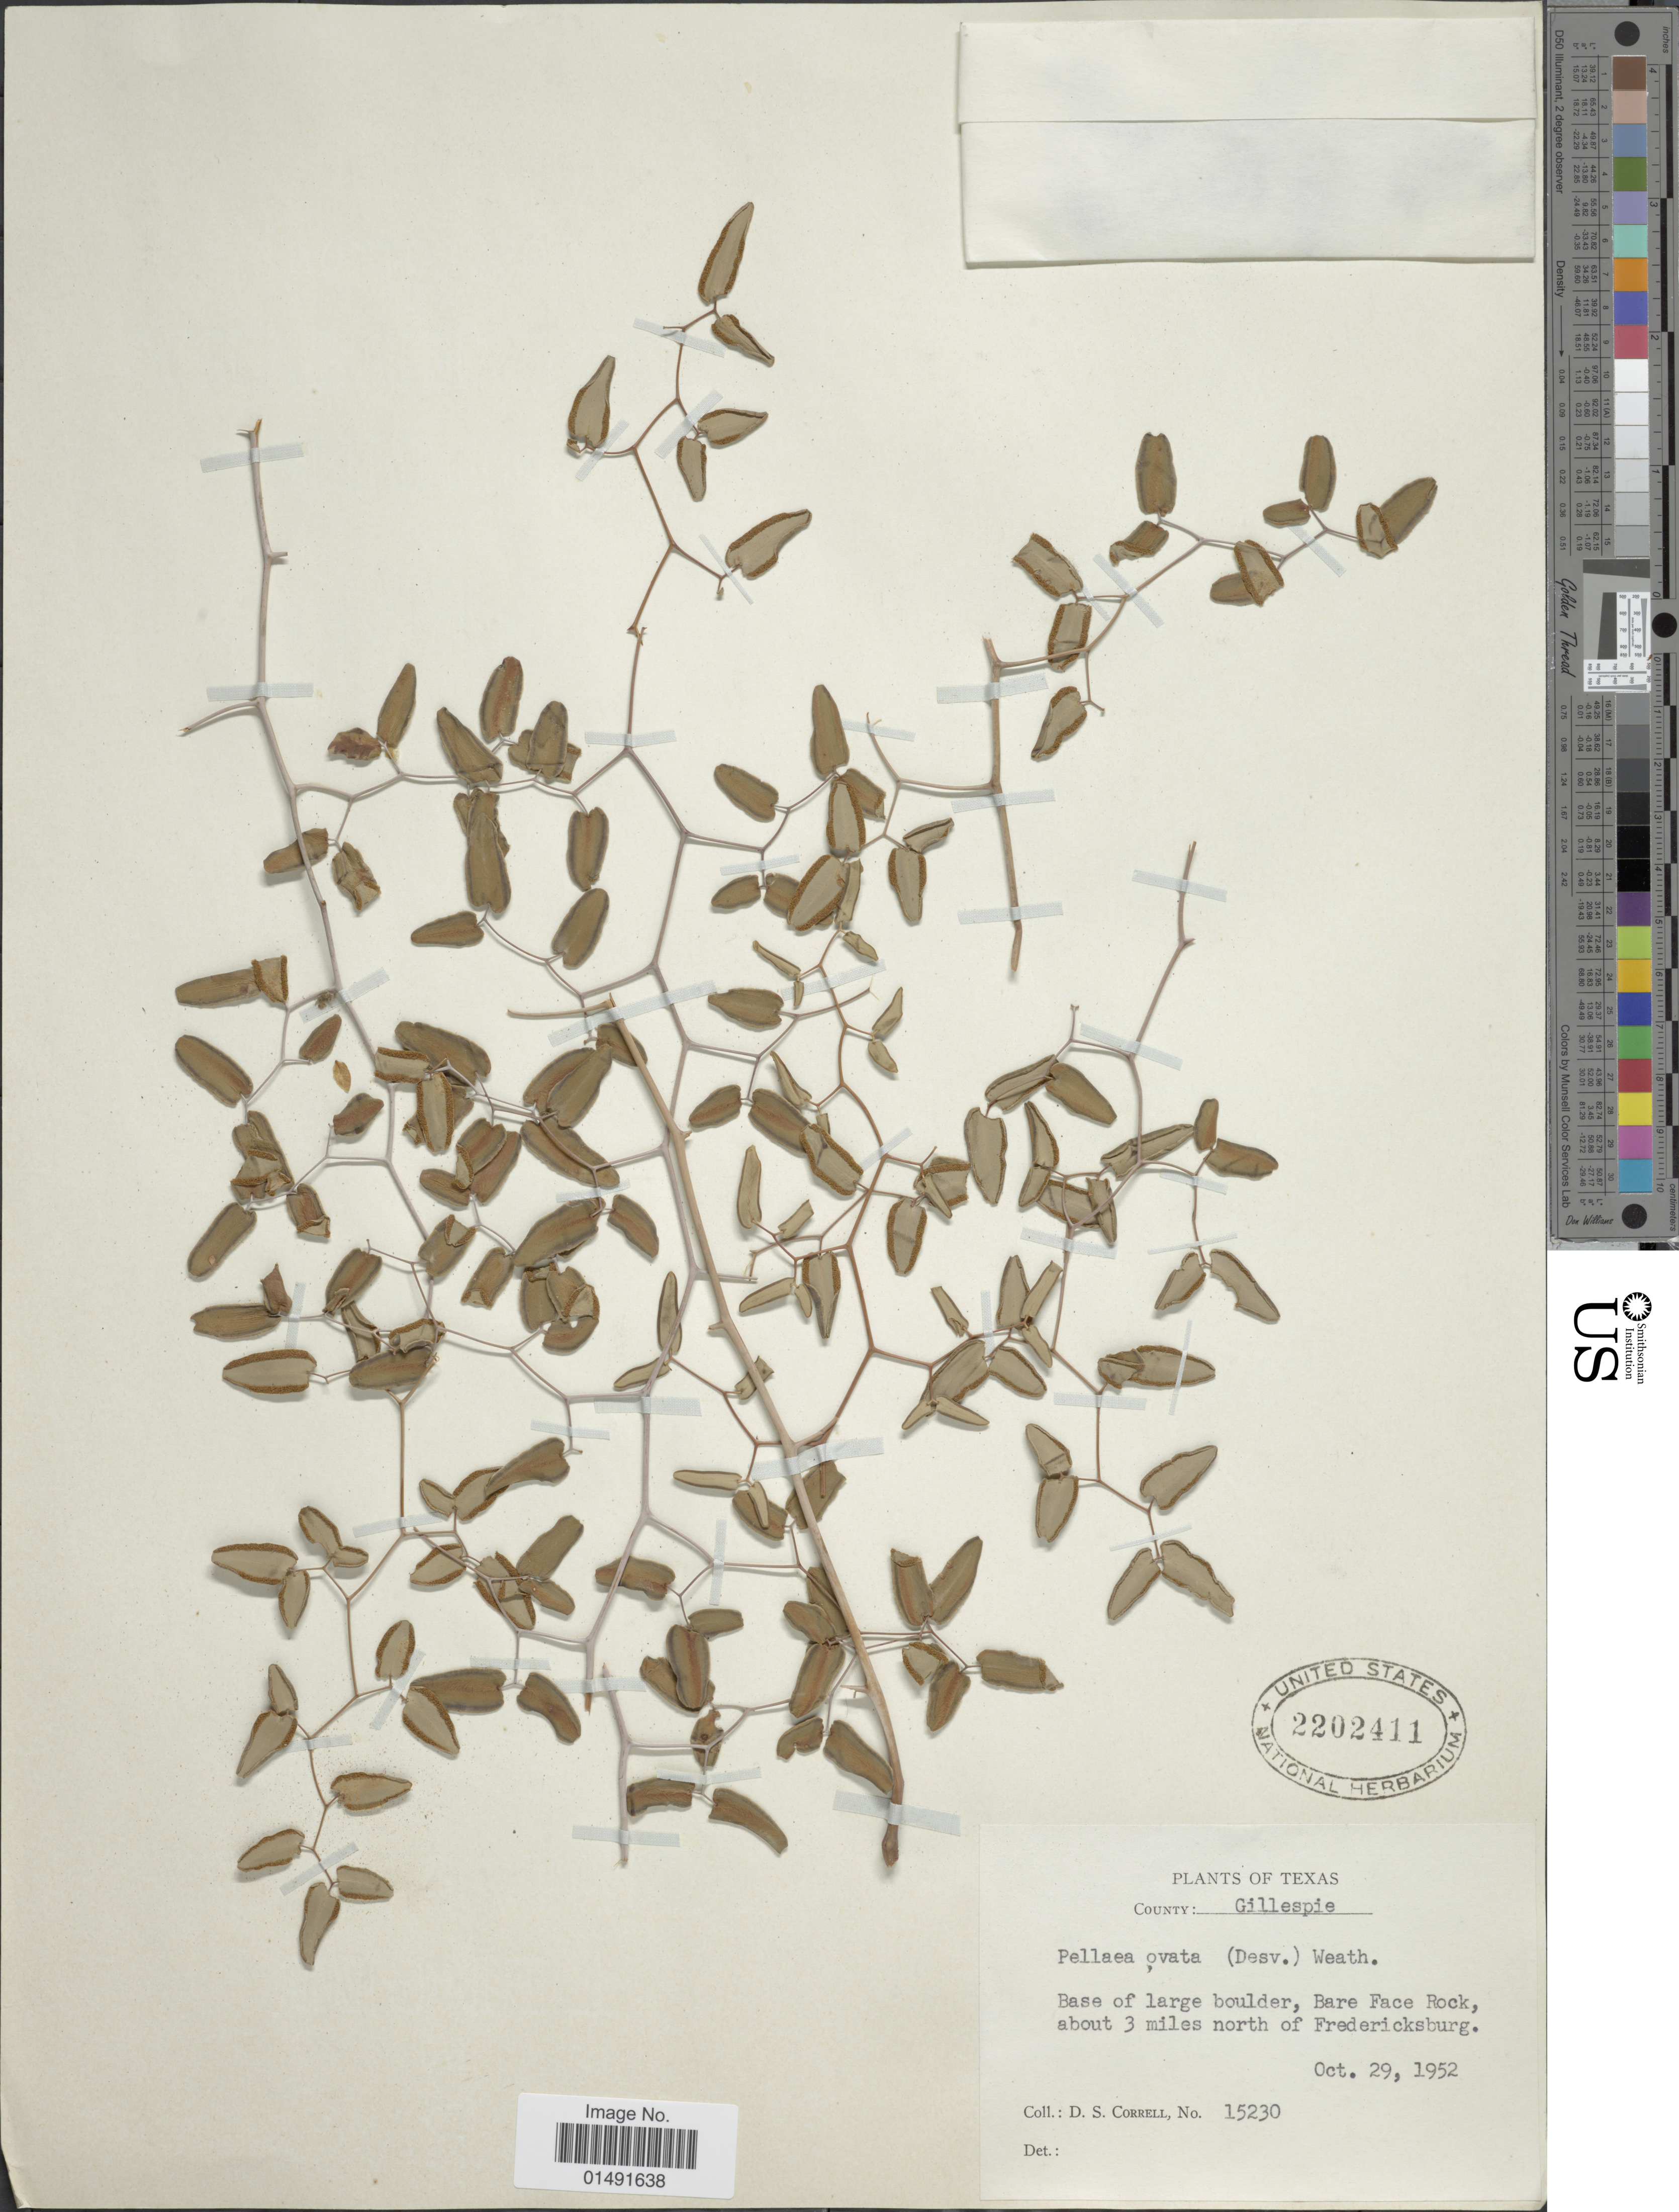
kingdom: Plantae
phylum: Tracheophyta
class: Polypodiopsida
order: Polypodiales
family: Pteridaceae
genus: Pellaea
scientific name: Pellaea ovata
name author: (Desv.) Weath.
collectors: D. S. Correll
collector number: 15230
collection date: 1952-10-29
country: United States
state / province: Texas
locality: County: Gillespie, Base of large boulder, Bare Face Rock, about 3 miles north of Fredericksburg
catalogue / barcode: US 2202411